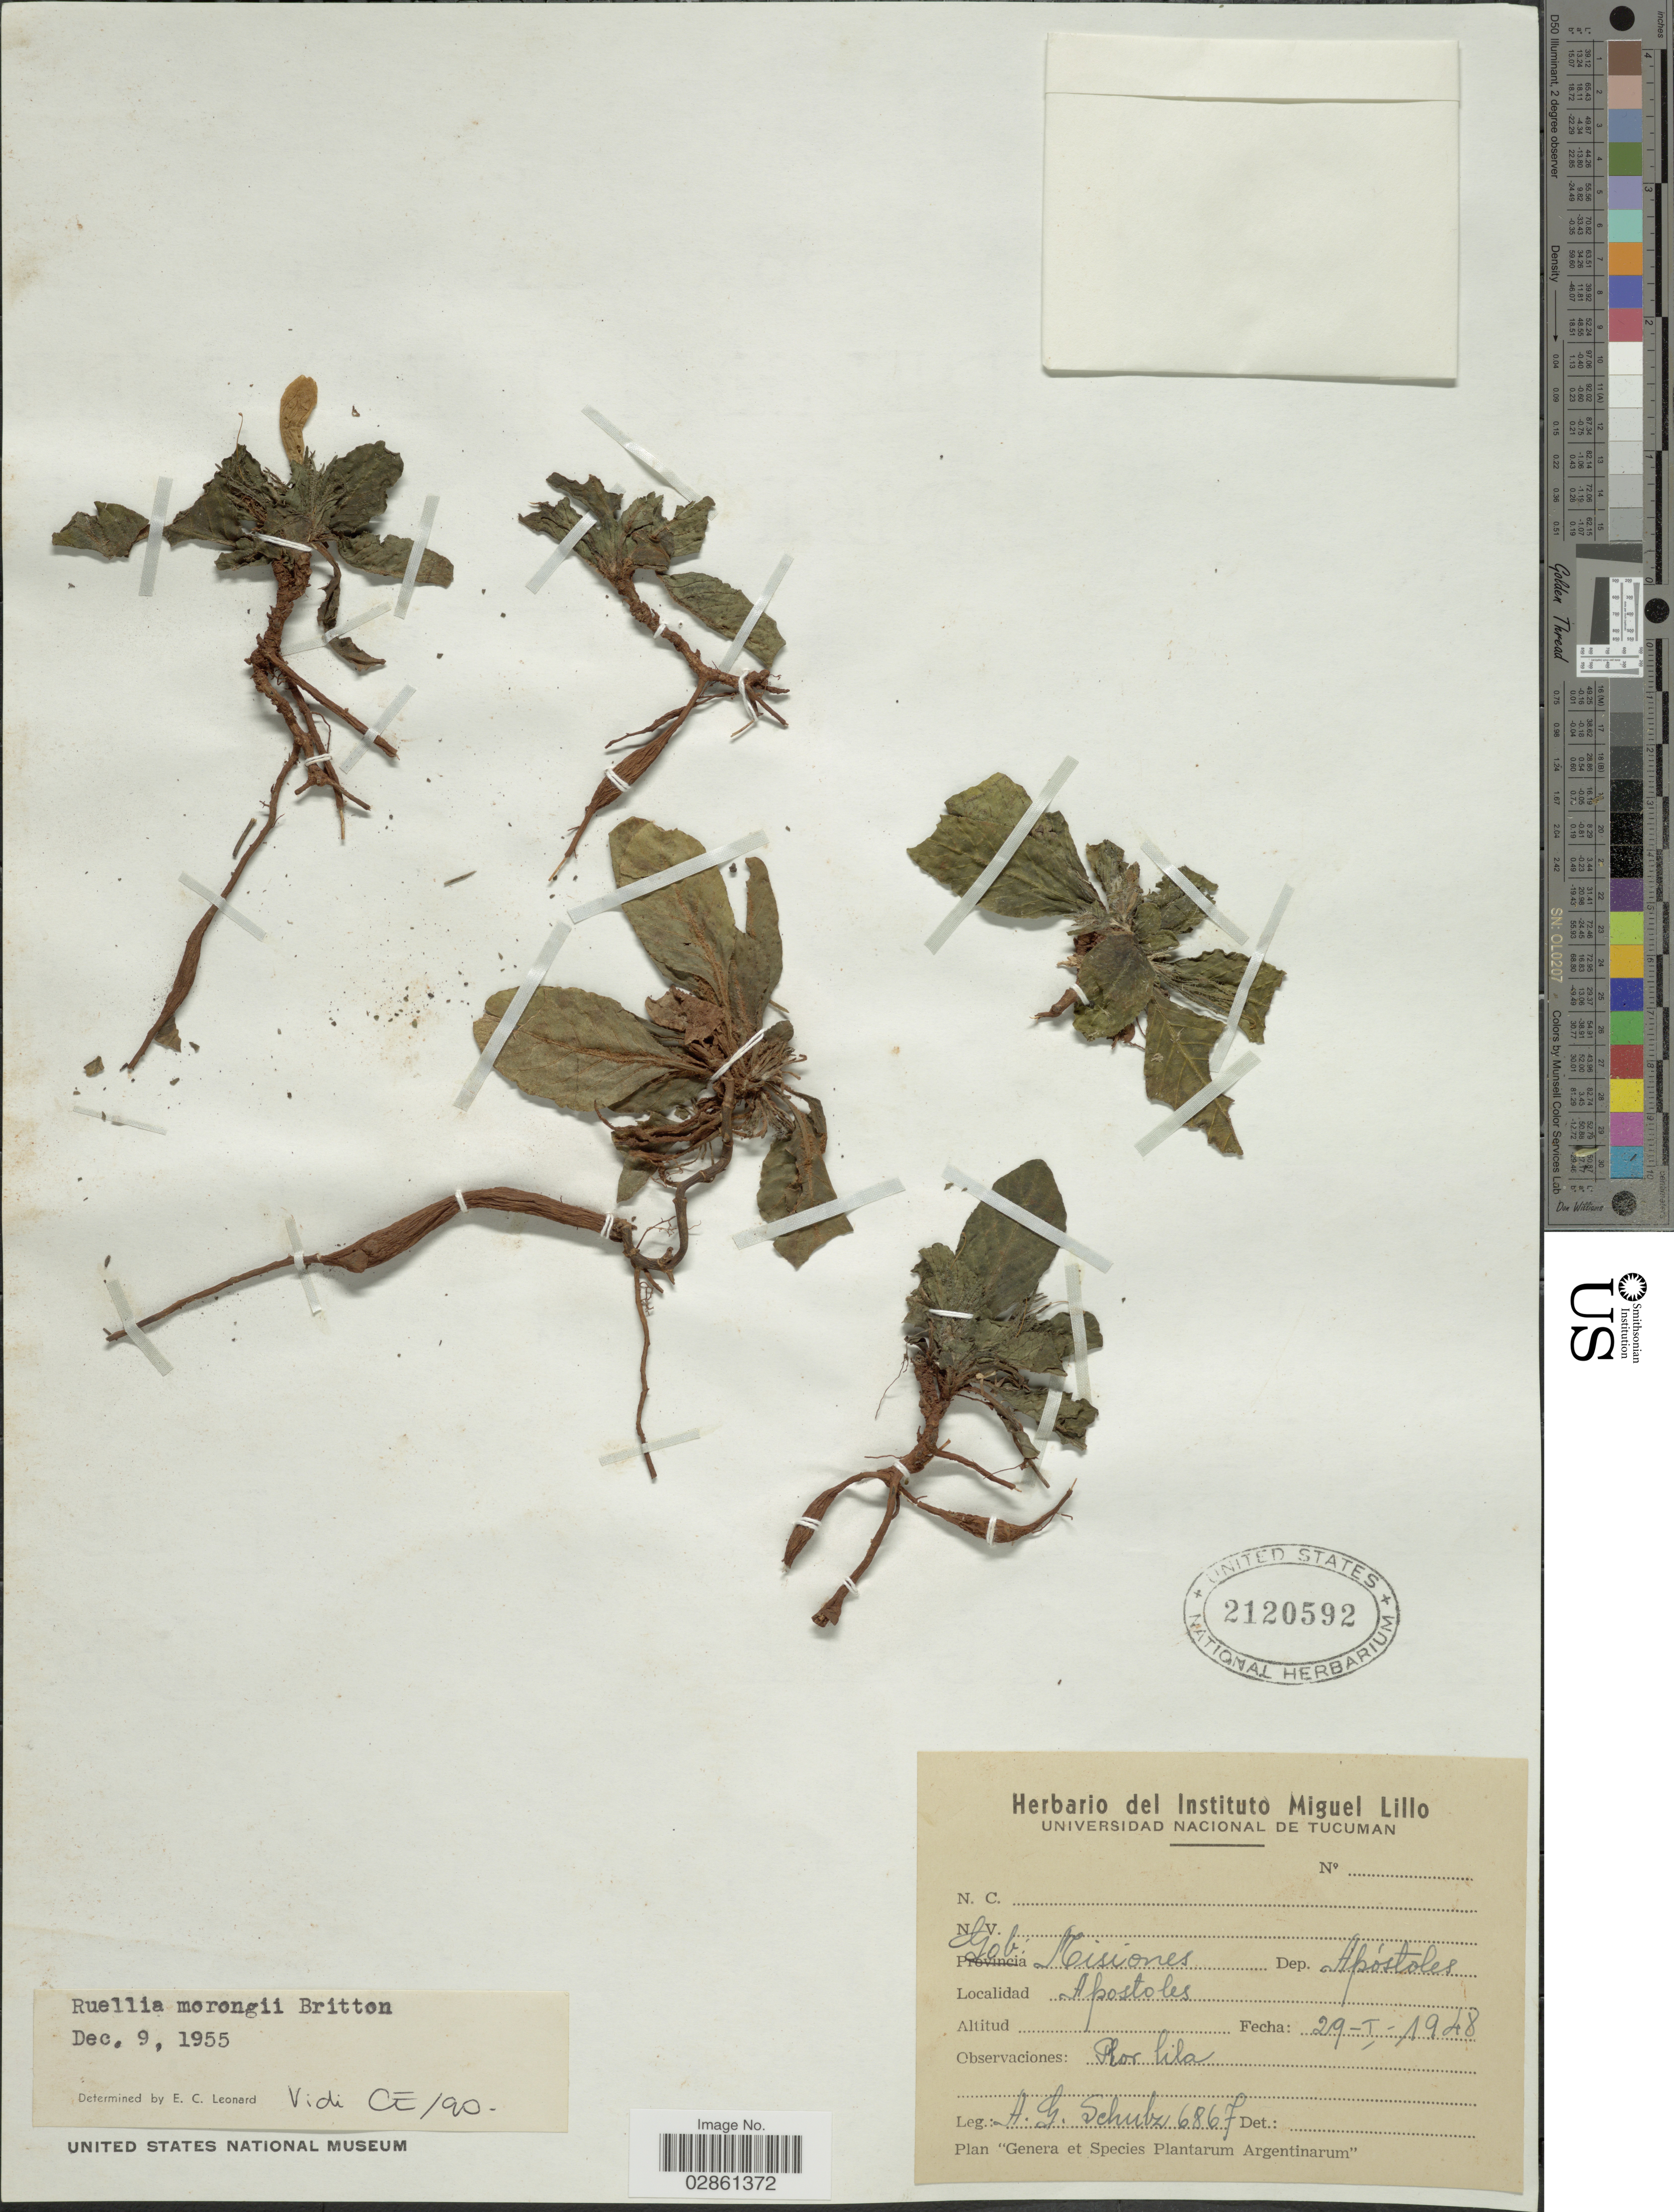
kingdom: Plantae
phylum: Tracheophyta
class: Magnoliopsida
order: Lamiales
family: Acanthaceae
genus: Ruellia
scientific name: Ruellia morongii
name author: Britton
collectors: A. G. Schulz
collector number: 6867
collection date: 1948-01-29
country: Argentina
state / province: Misiones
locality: Gob. Misiones. Dep. Apóstoles. Apostoles.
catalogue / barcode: US 2120592